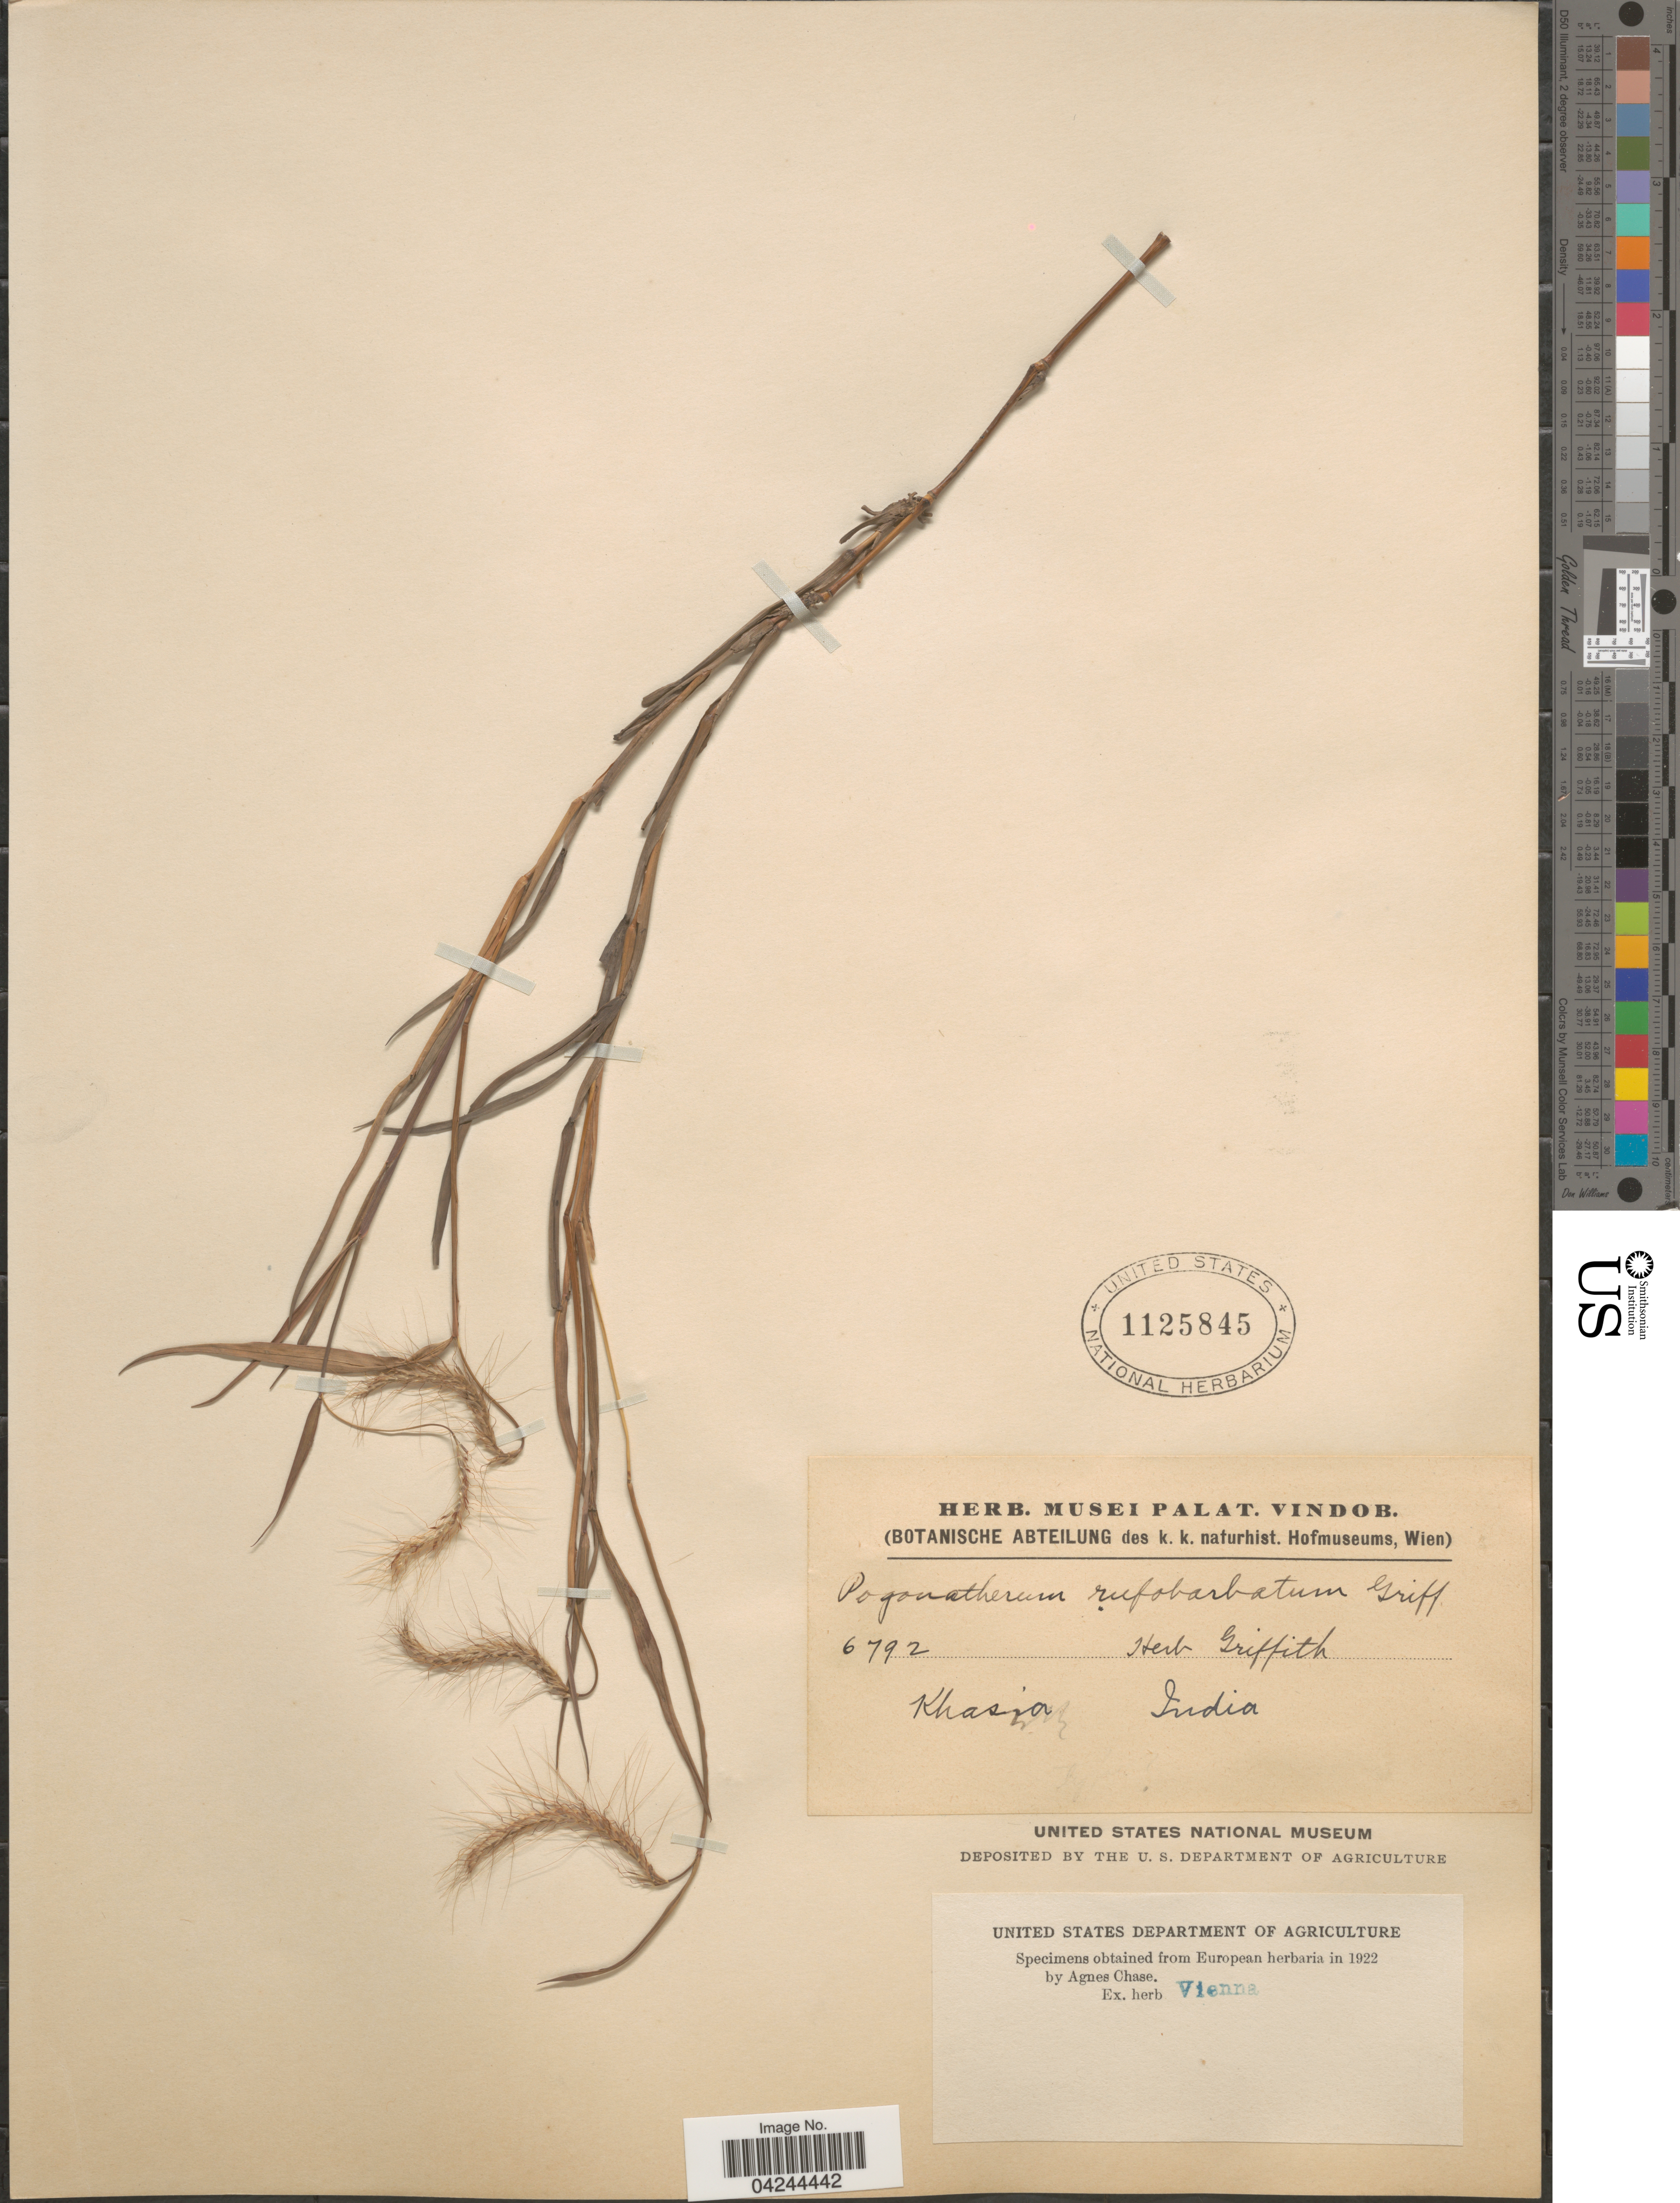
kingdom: Plantae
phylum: Tracheophyta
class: Liliopsida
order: Poales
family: Poaceae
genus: Pogonatherum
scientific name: Pogonatherum paniceum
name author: (Lam.) Hack.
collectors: ex herb. Griffith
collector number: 6792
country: India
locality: Khasia.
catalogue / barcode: US 1125845